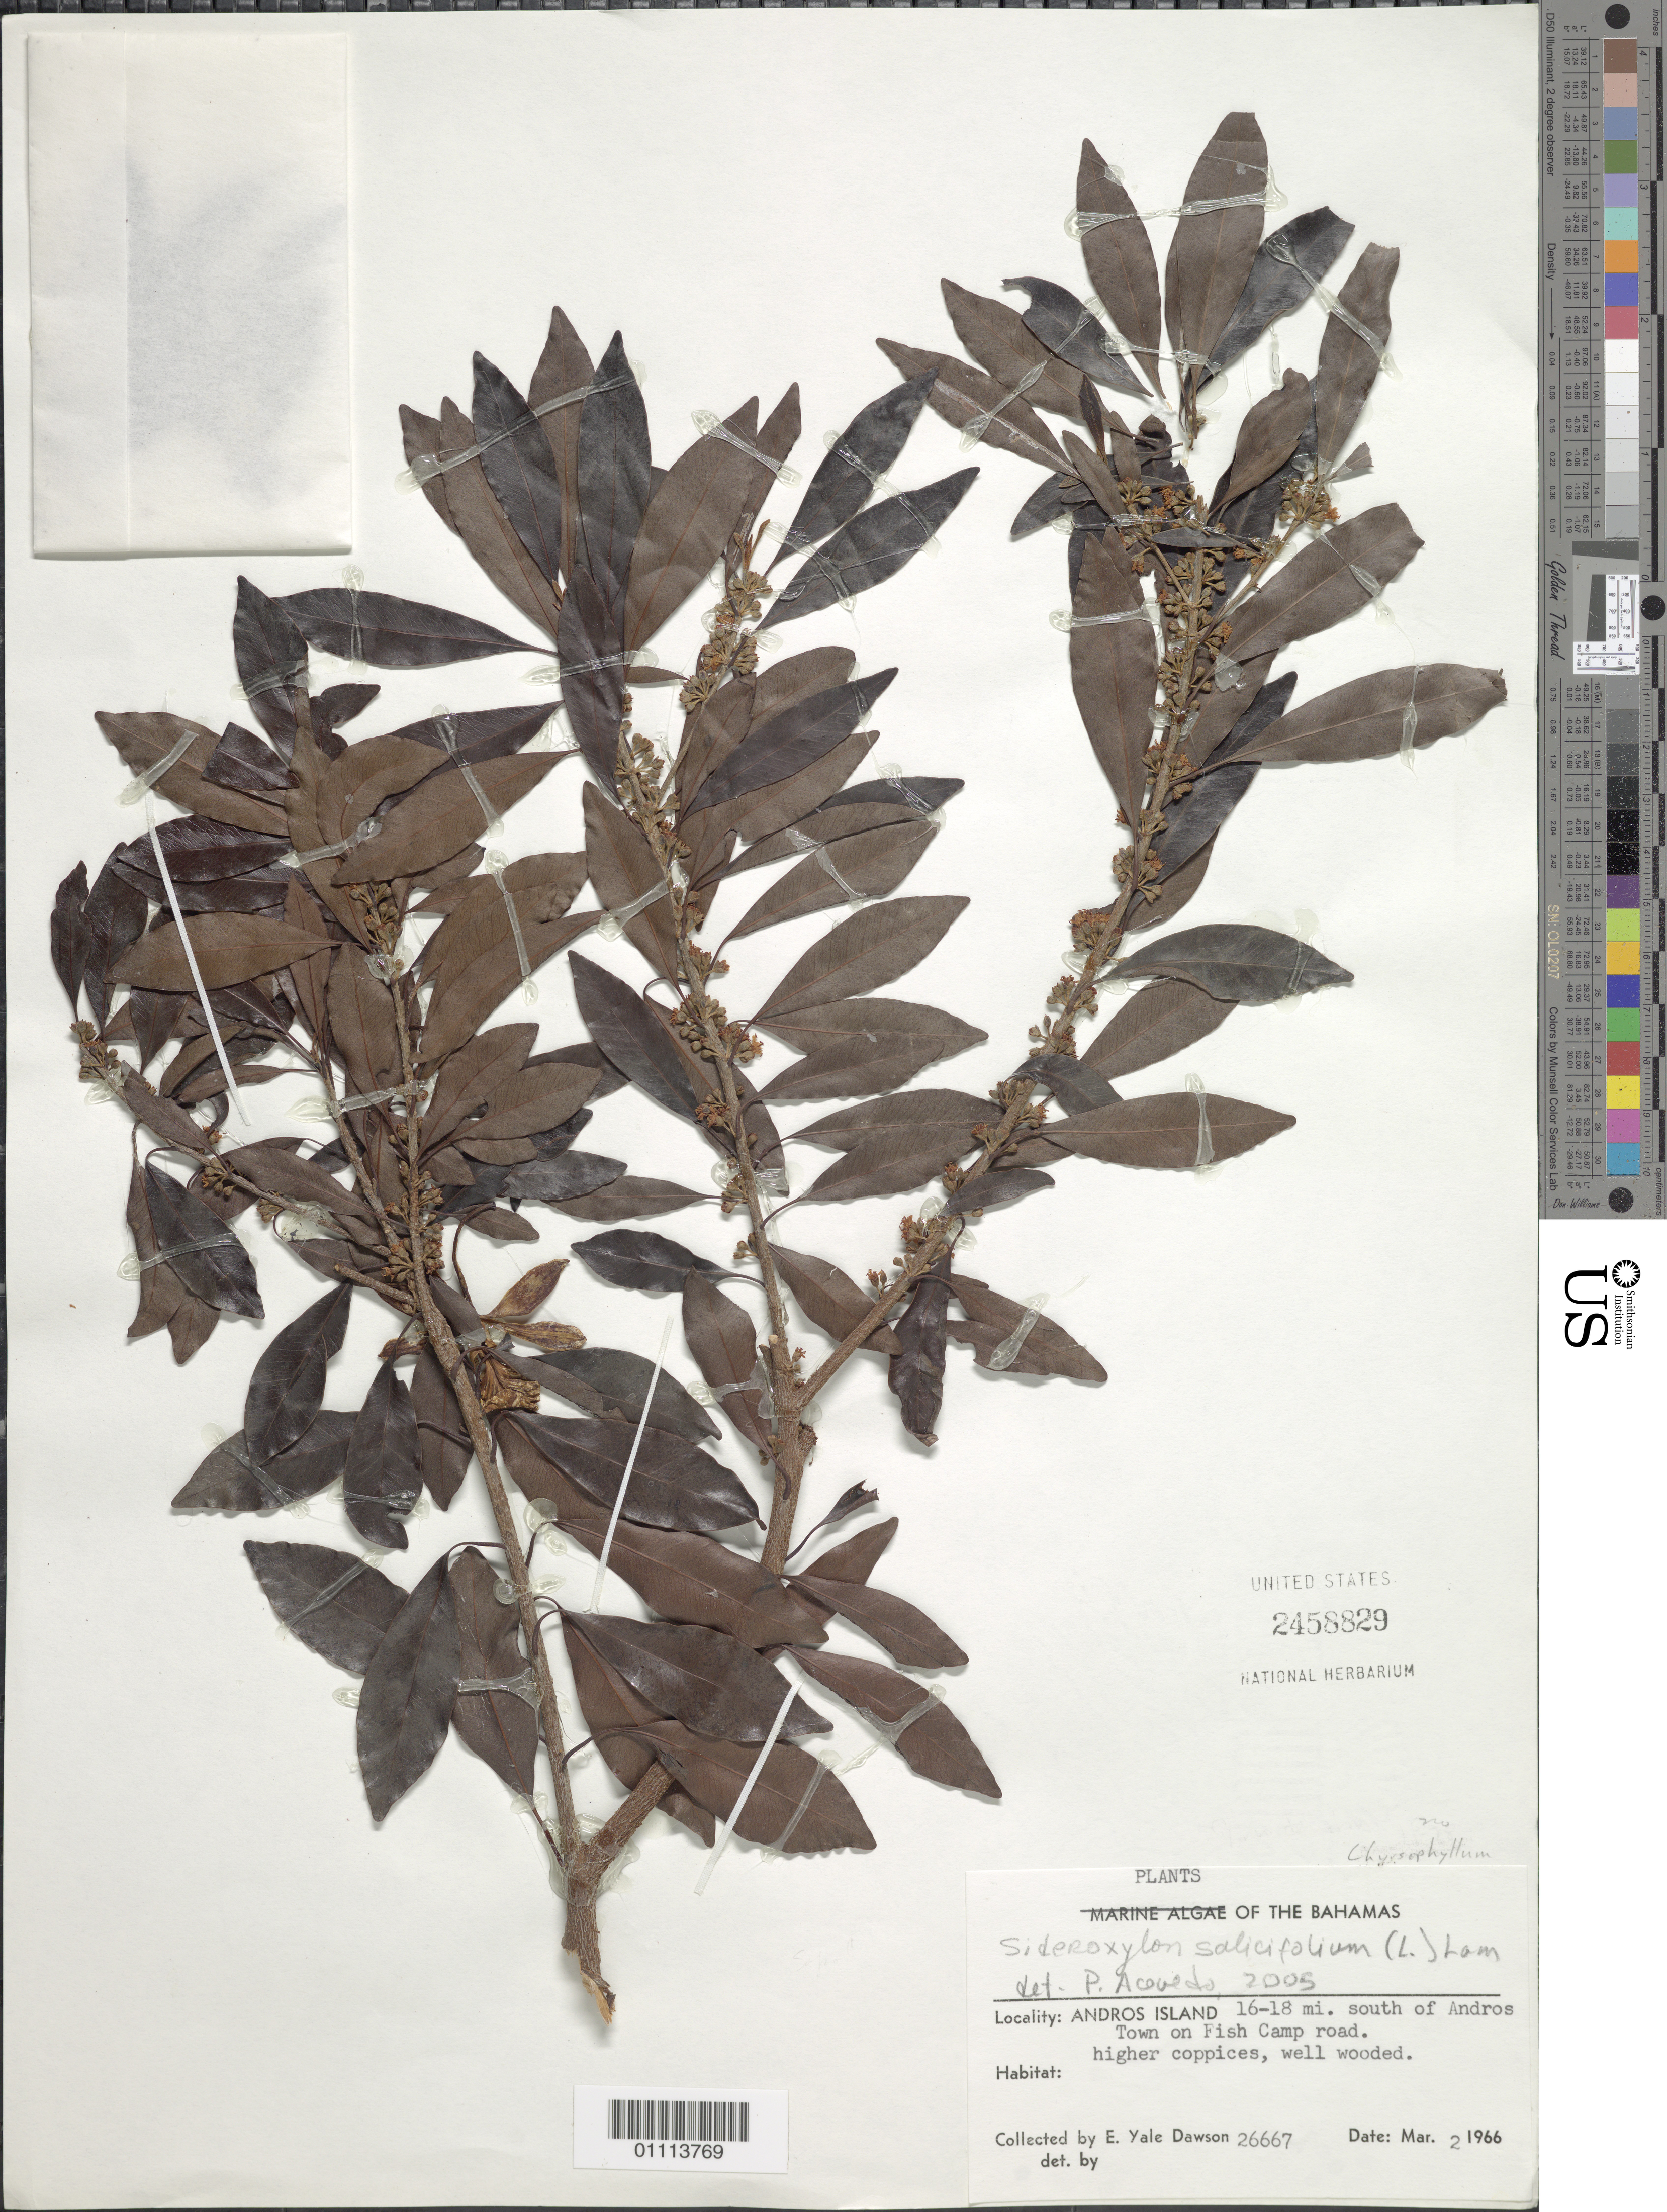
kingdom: Plantae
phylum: Tracheophyta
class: Magnoliopsida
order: Ericales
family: Sapotaceae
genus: Sideroxylon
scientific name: Sideroxylon salicifolium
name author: (L.) Lam.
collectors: E. Y. Dawson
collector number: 26667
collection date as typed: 02 Mar 1966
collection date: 1966-03-02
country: Bahamas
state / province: North Andros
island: Andros I.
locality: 16-18 mi. south of Andros Town on Fish Camp road. higher coppices, well wooded.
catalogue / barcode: US 2458829